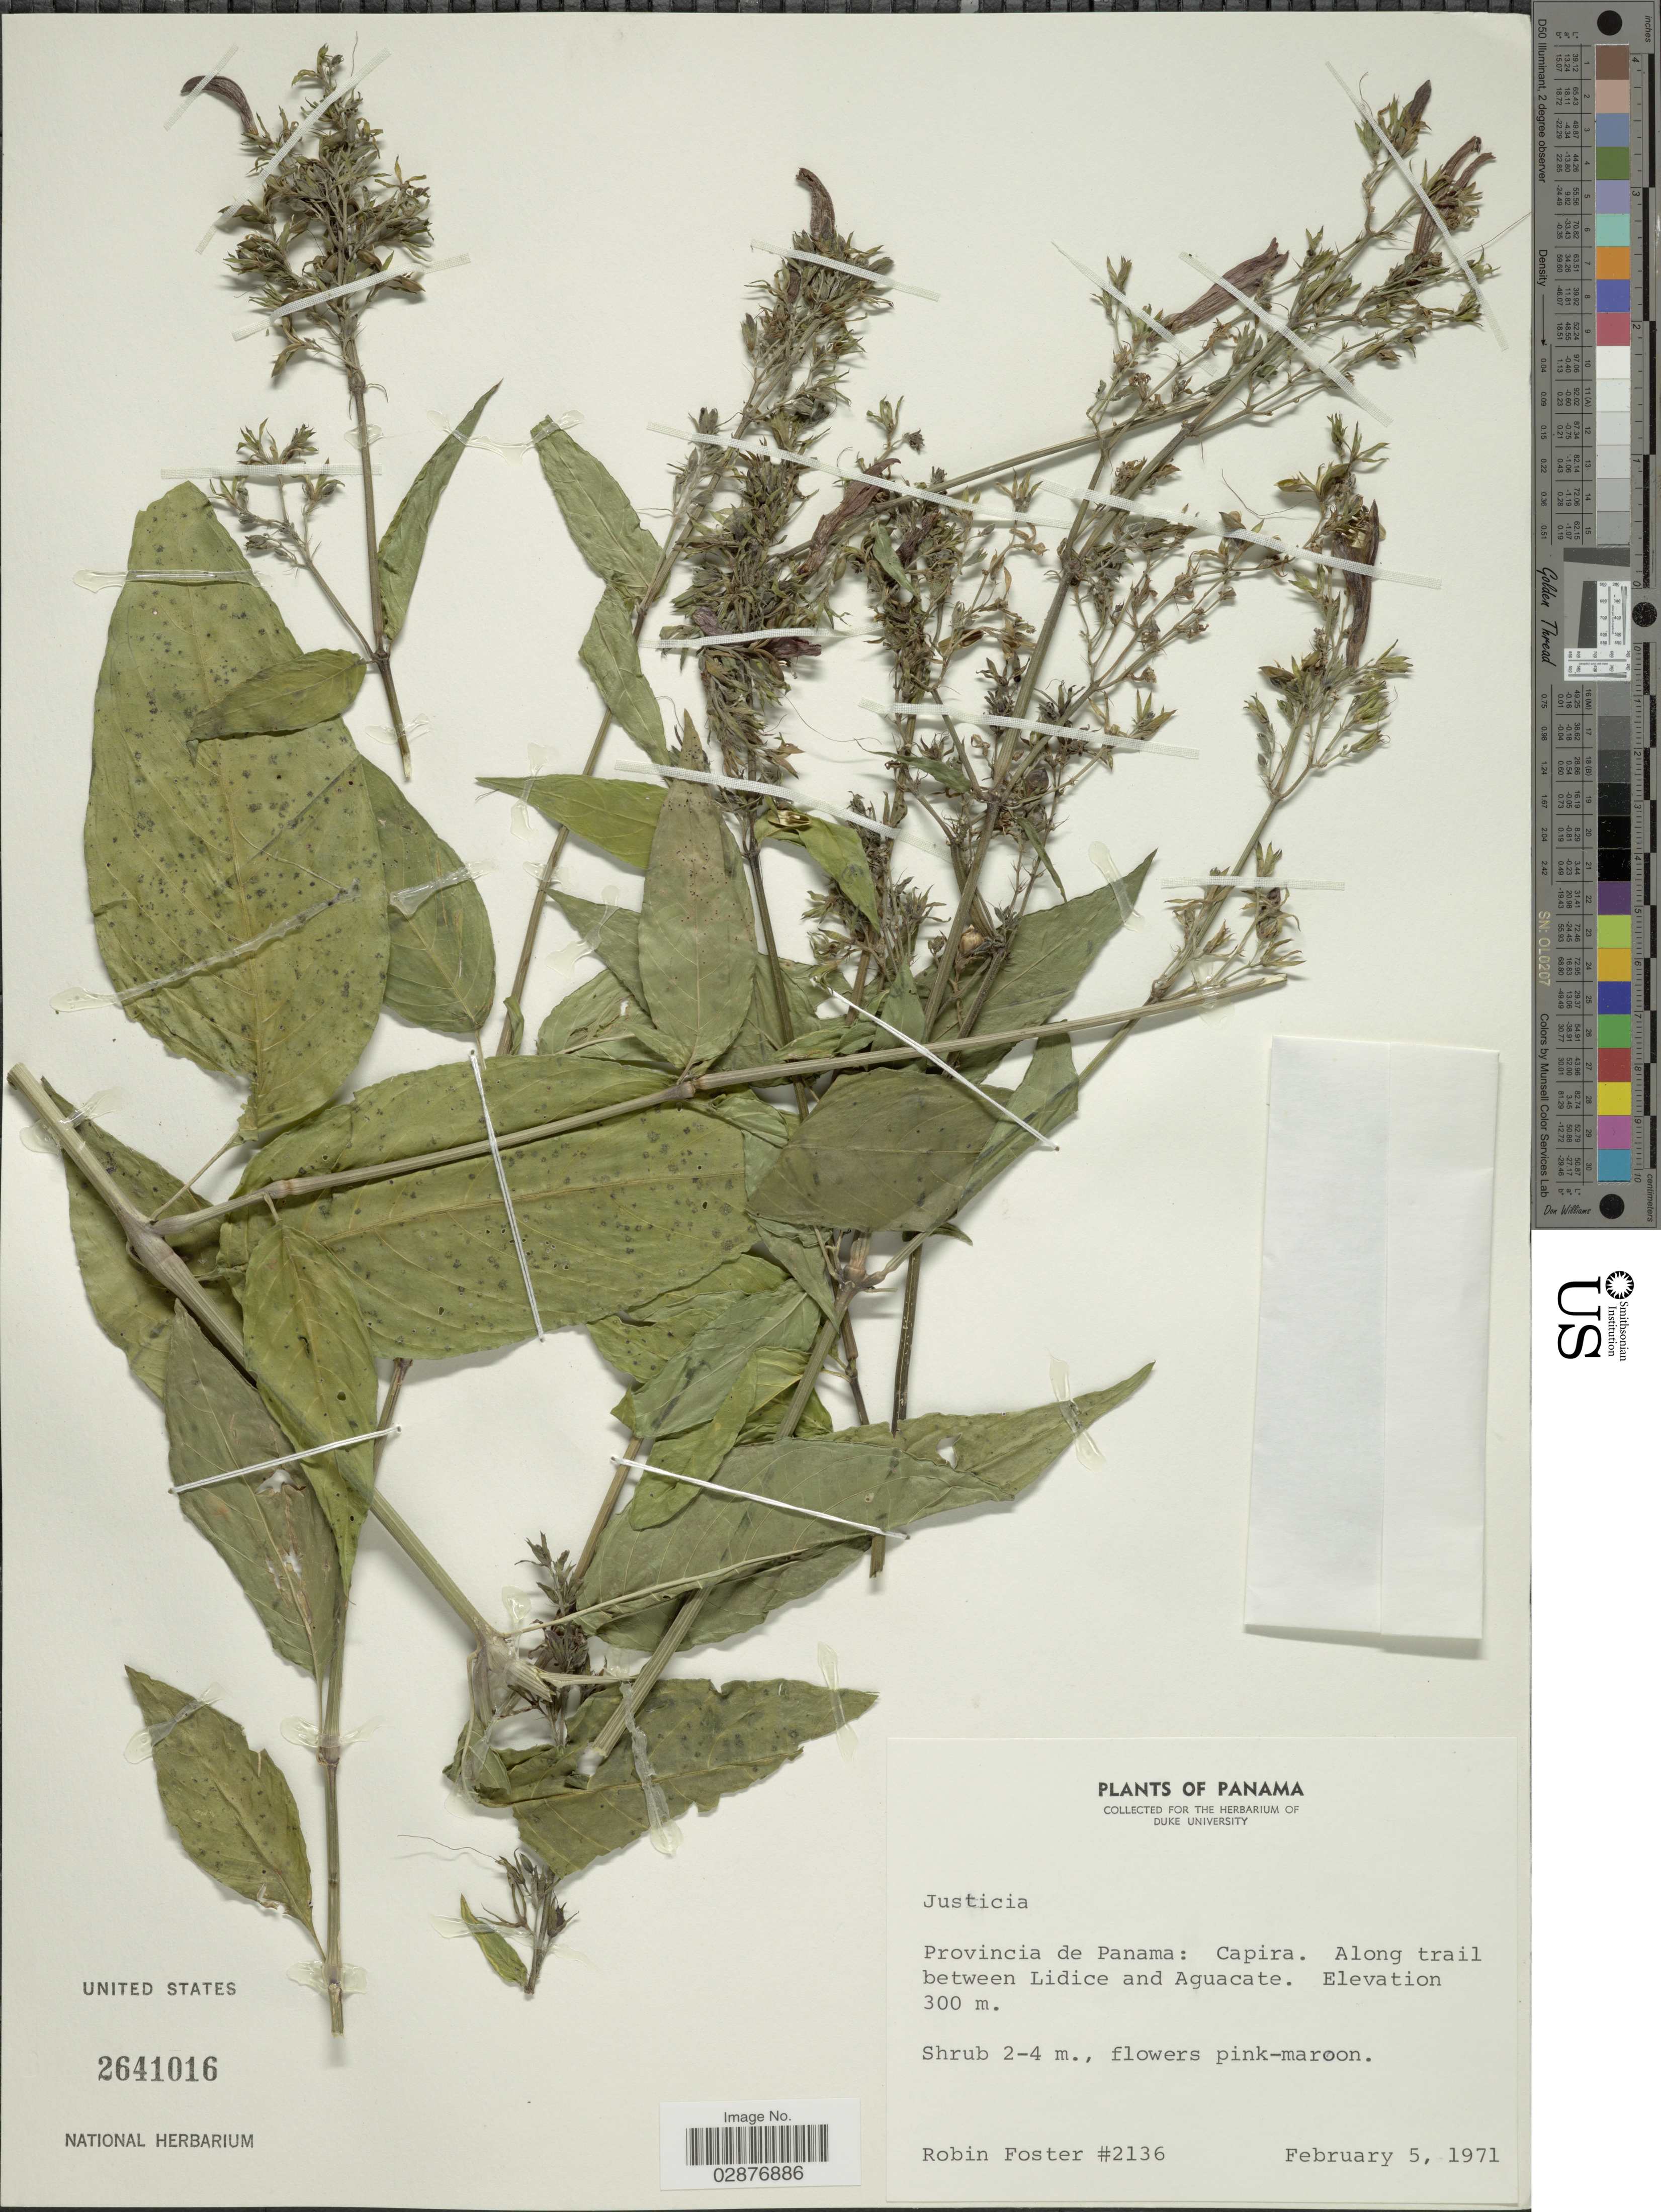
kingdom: Plantae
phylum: Tracheophyta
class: Magnoliopsida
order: Lamiales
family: Acanthaceae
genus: Justicia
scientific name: Justicia secunda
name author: Vahl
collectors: R. B. Foster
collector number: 2136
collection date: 1971-02-05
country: Panama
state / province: Panamá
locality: Capira. Along trail between Lidice and Aguacate.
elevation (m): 300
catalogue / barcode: US 2641016